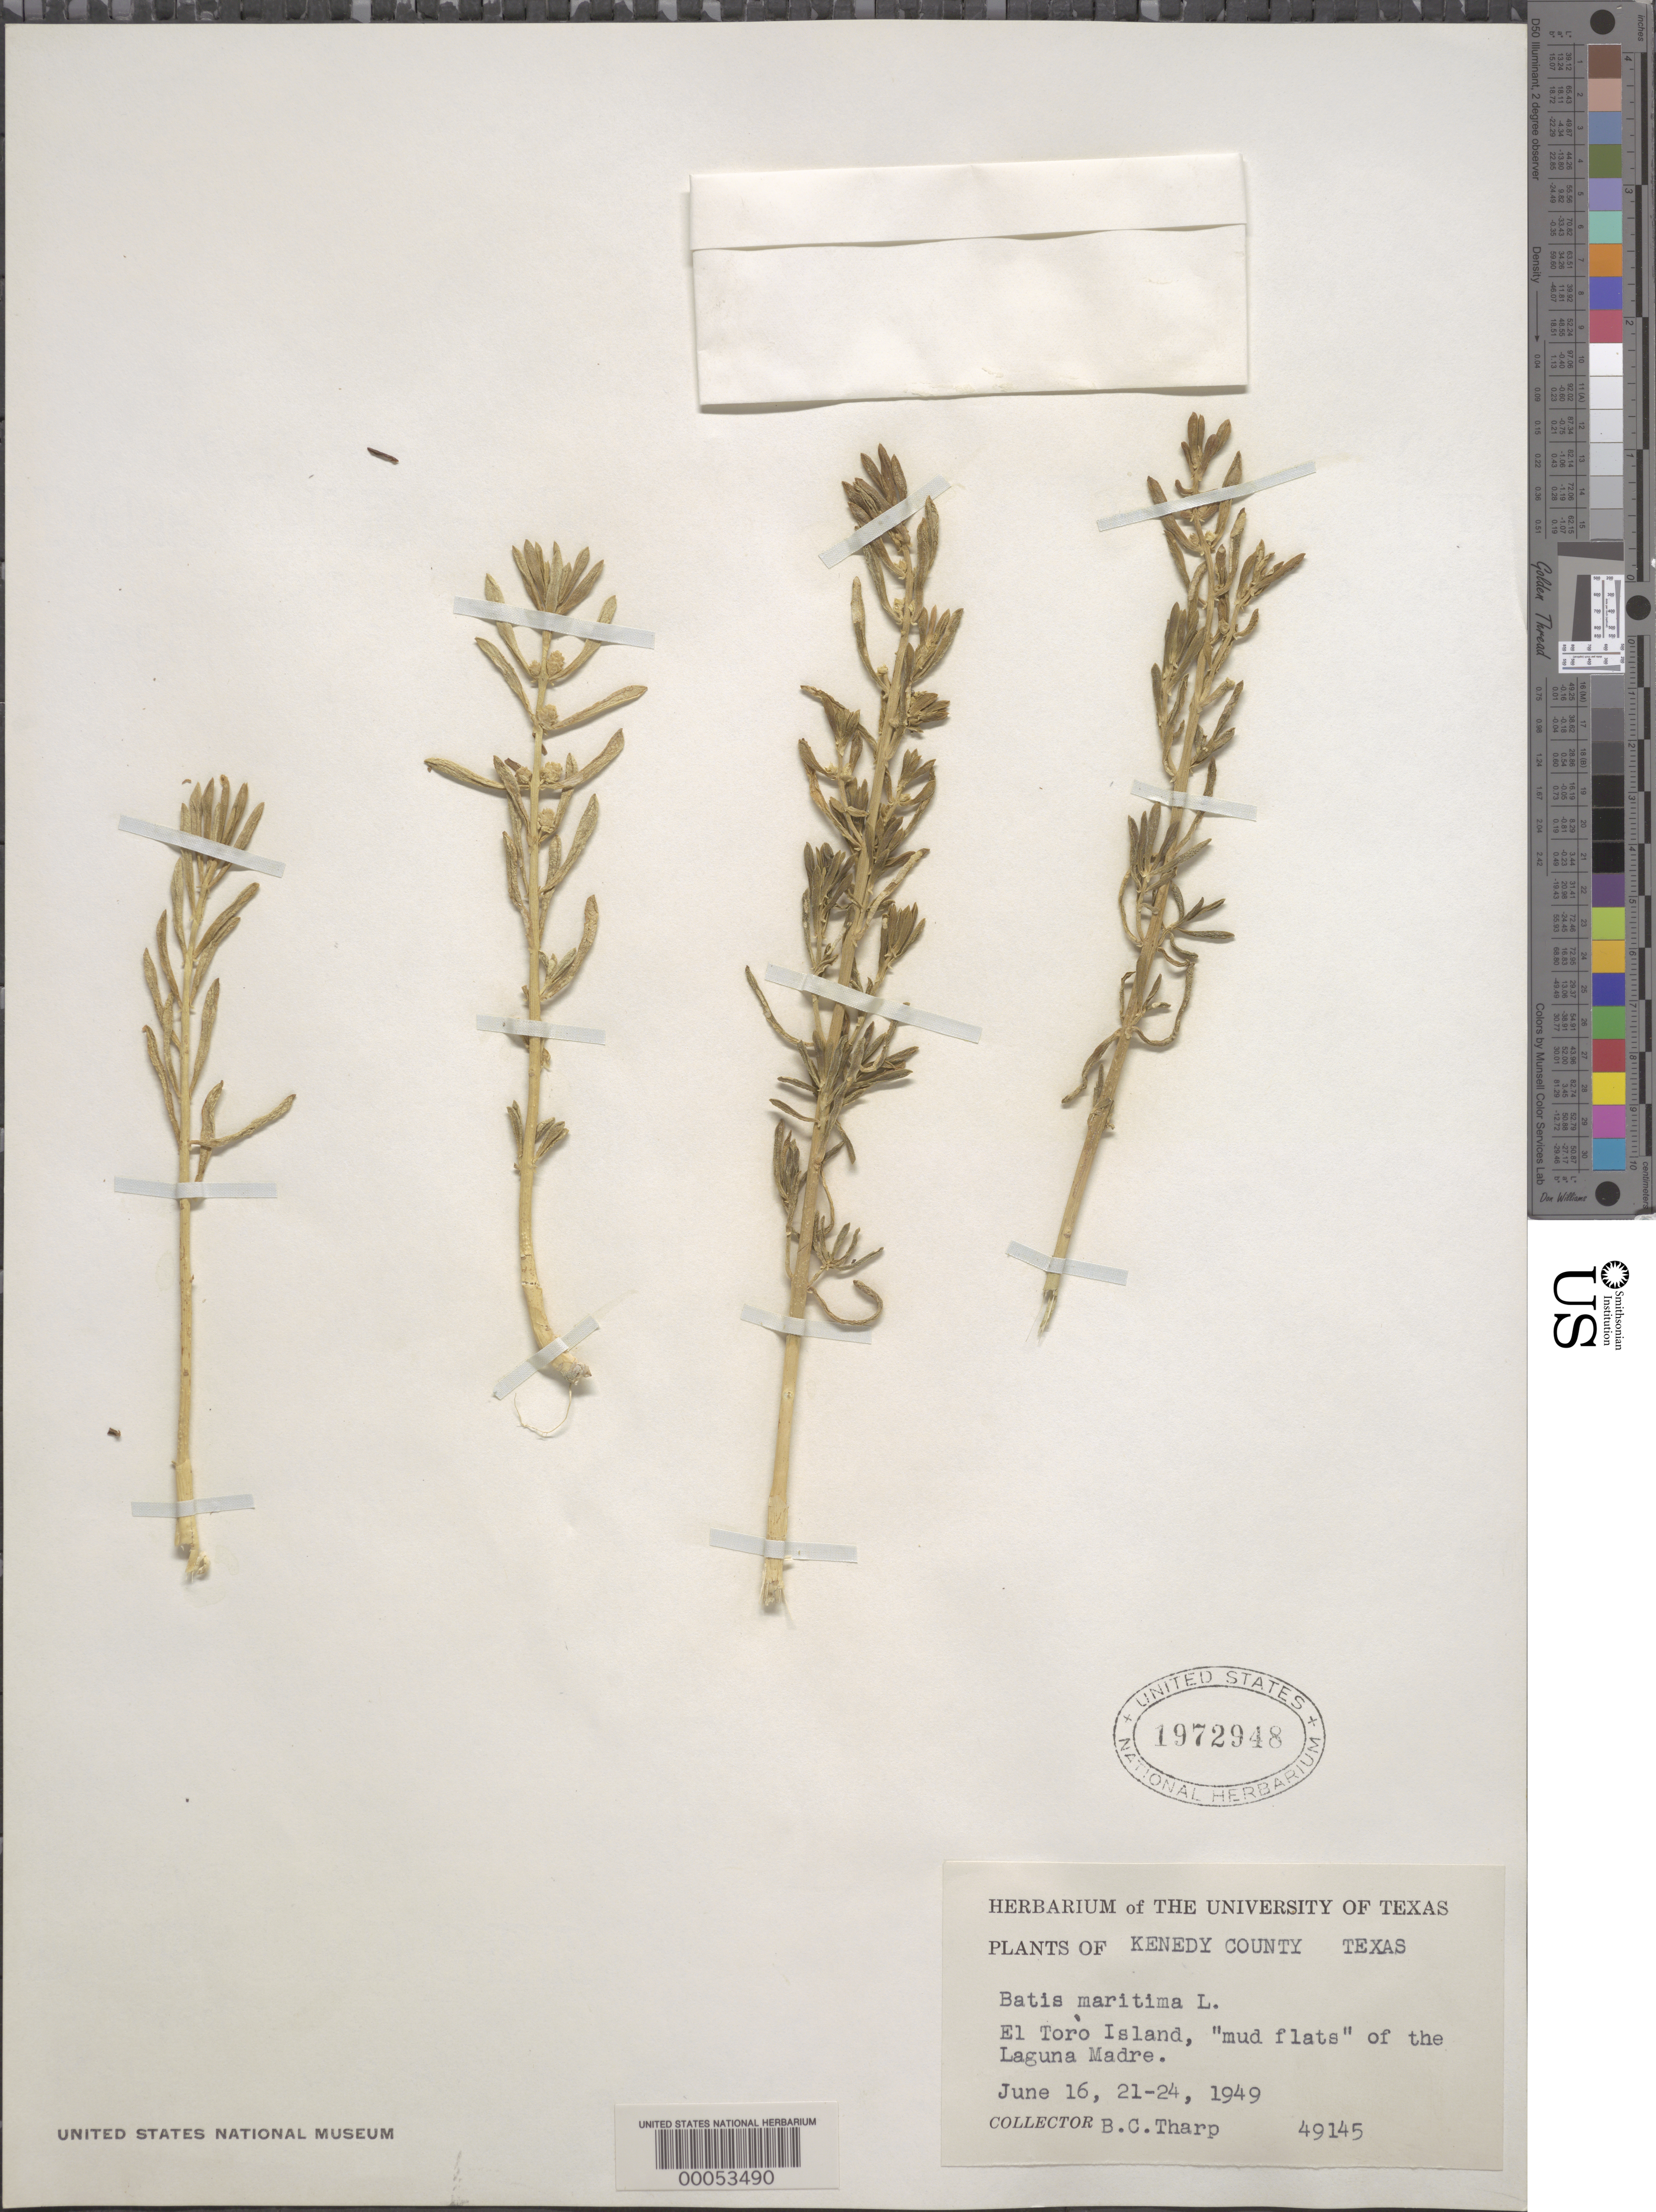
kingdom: Plantae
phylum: Tracheophyta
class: Magnoliopsida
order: Brassicales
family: Bataceae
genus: Batis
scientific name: Batis maritima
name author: L.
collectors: B. C. Tharp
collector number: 49145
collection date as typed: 21 Jun 1949 to 24 Jun 1949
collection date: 1949-06-21/1949-06-24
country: United States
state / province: Texas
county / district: Kenedy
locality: El toro i., laguna madre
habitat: Mud flats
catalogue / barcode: US 1972948